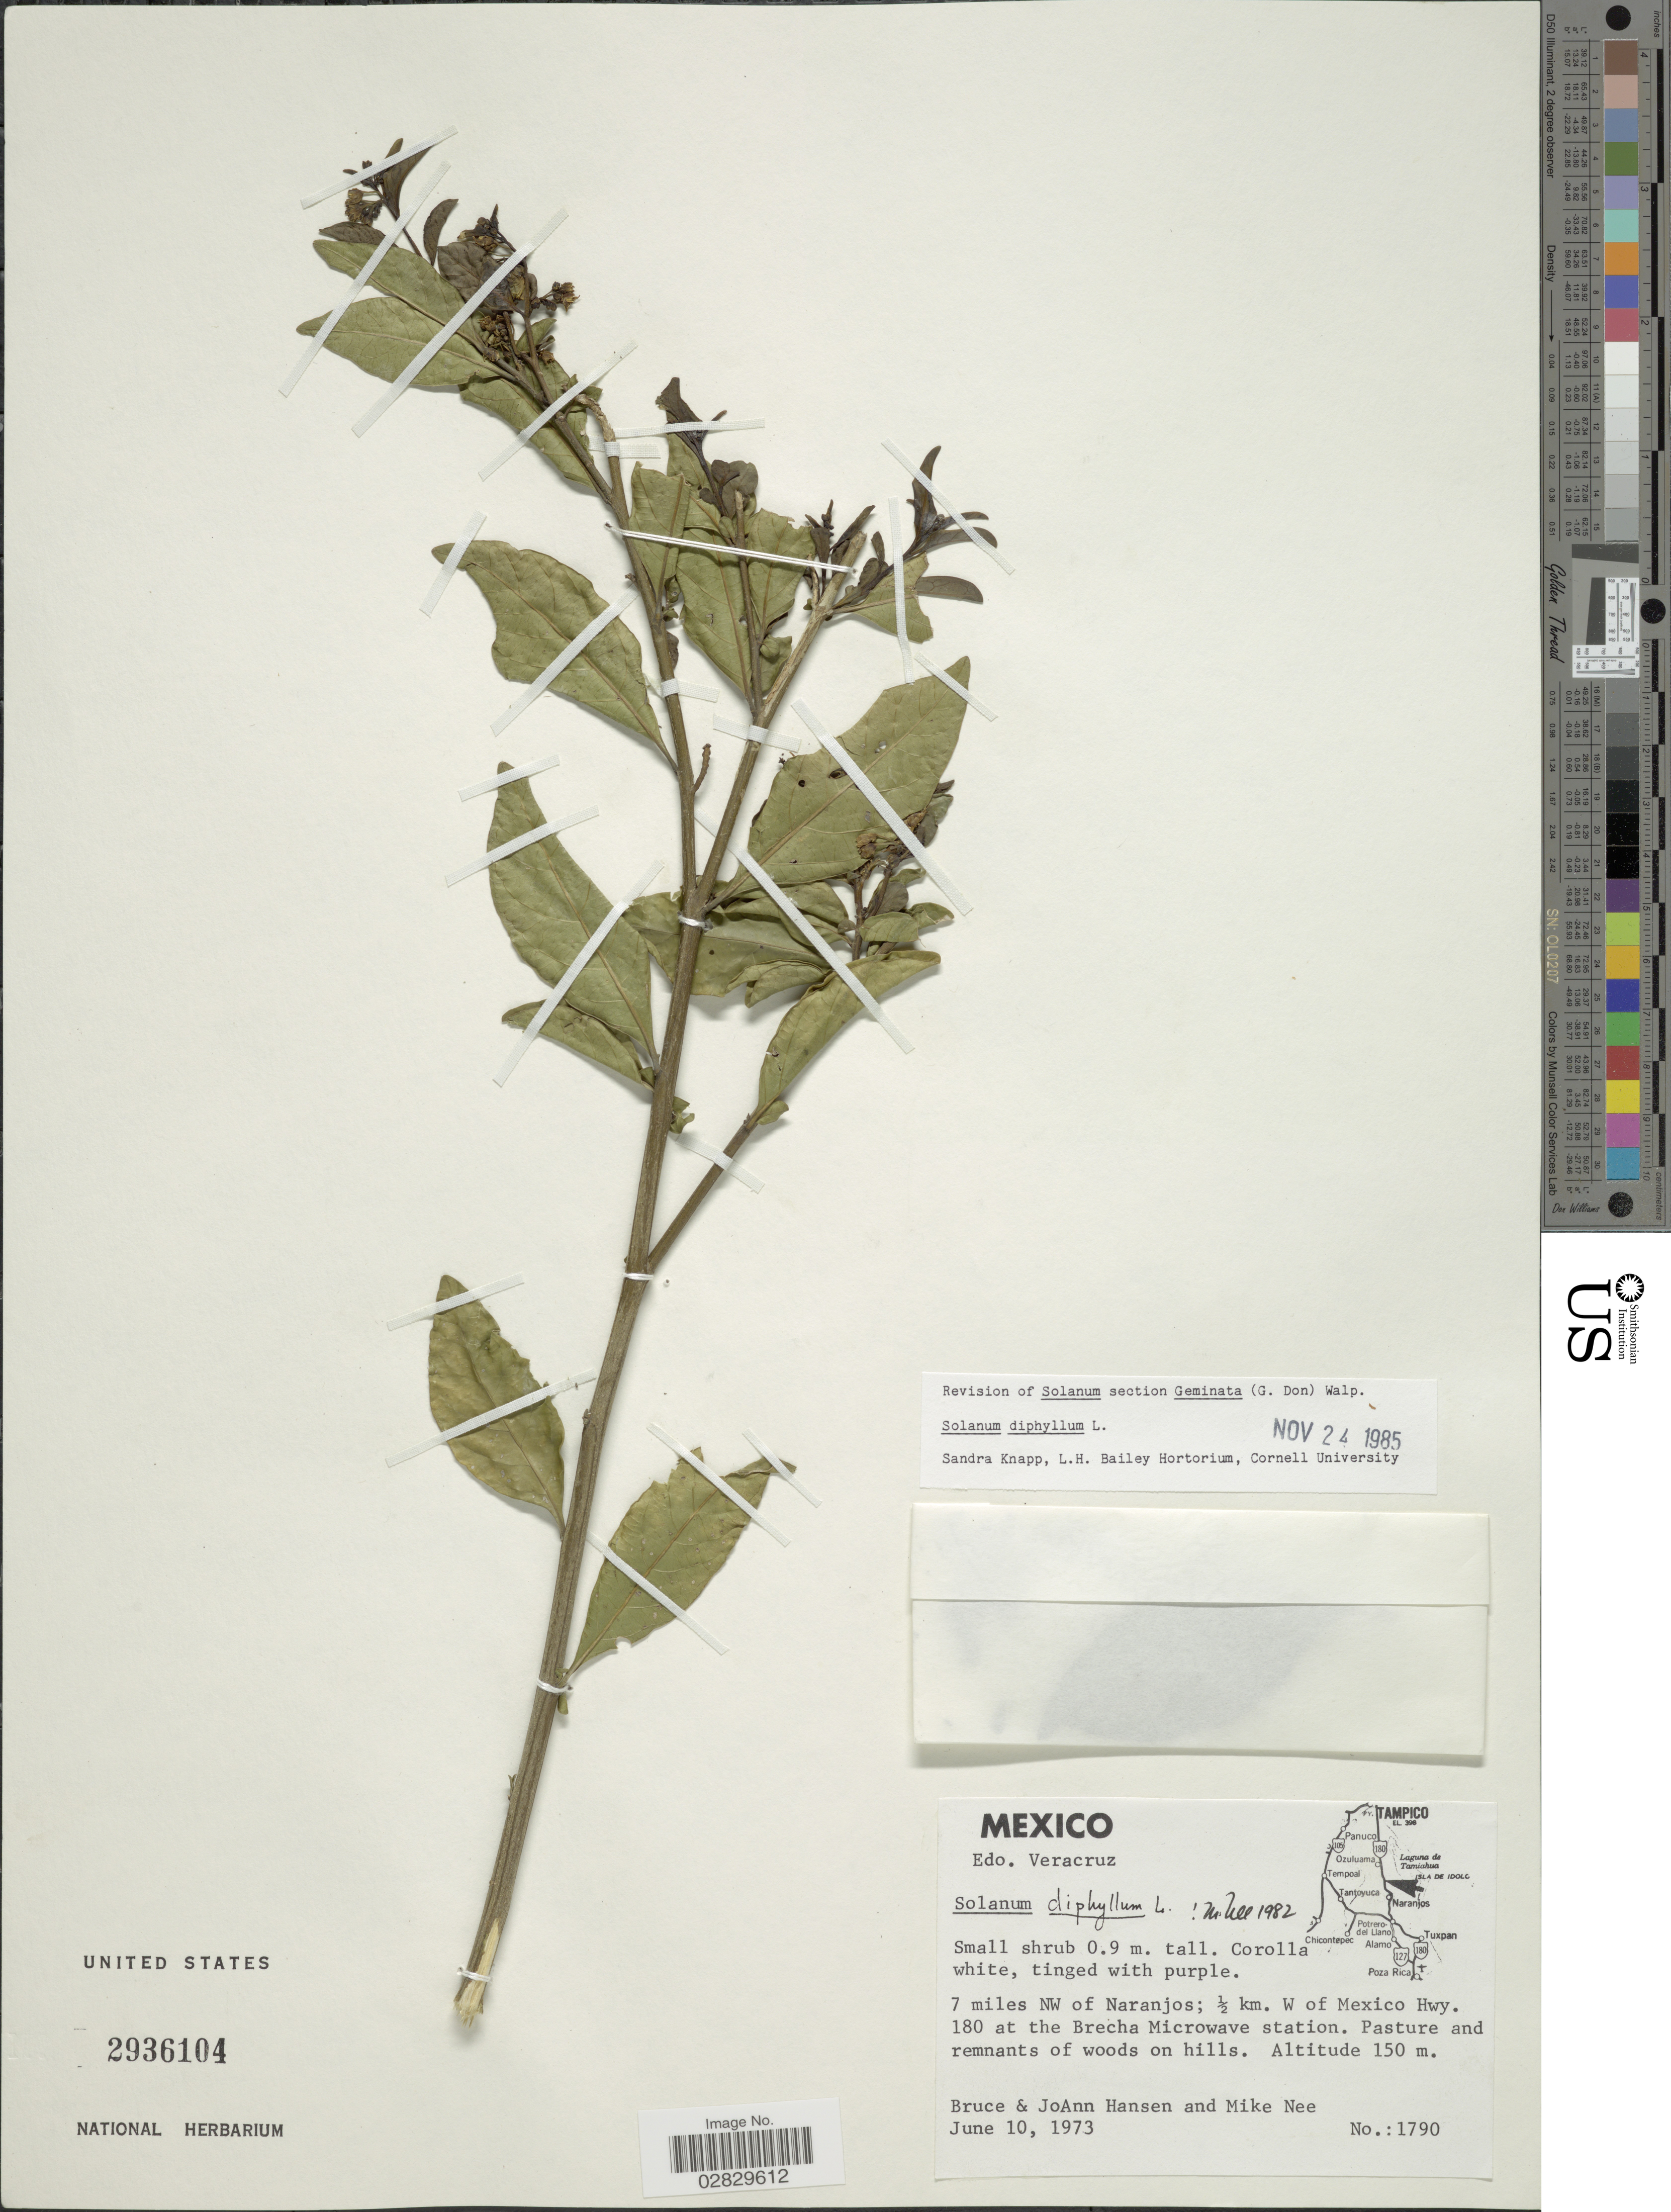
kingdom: Plantae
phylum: Tracheophyta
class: Magnoliopsida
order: Solanales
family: Solanaceae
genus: Solanum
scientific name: Solanum diphyllum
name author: L.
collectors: B. Hansen, J. Hansen & M. Nee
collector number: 1790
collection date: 1973-06-10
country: Mexico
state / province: Veracruz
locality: Edo. Veracruz. 7 miles NW of Naranjos; ½ km. W of Mexico Hwy. 180 at the Brecha Microwave station.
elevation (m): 150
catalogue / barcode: US 2936104